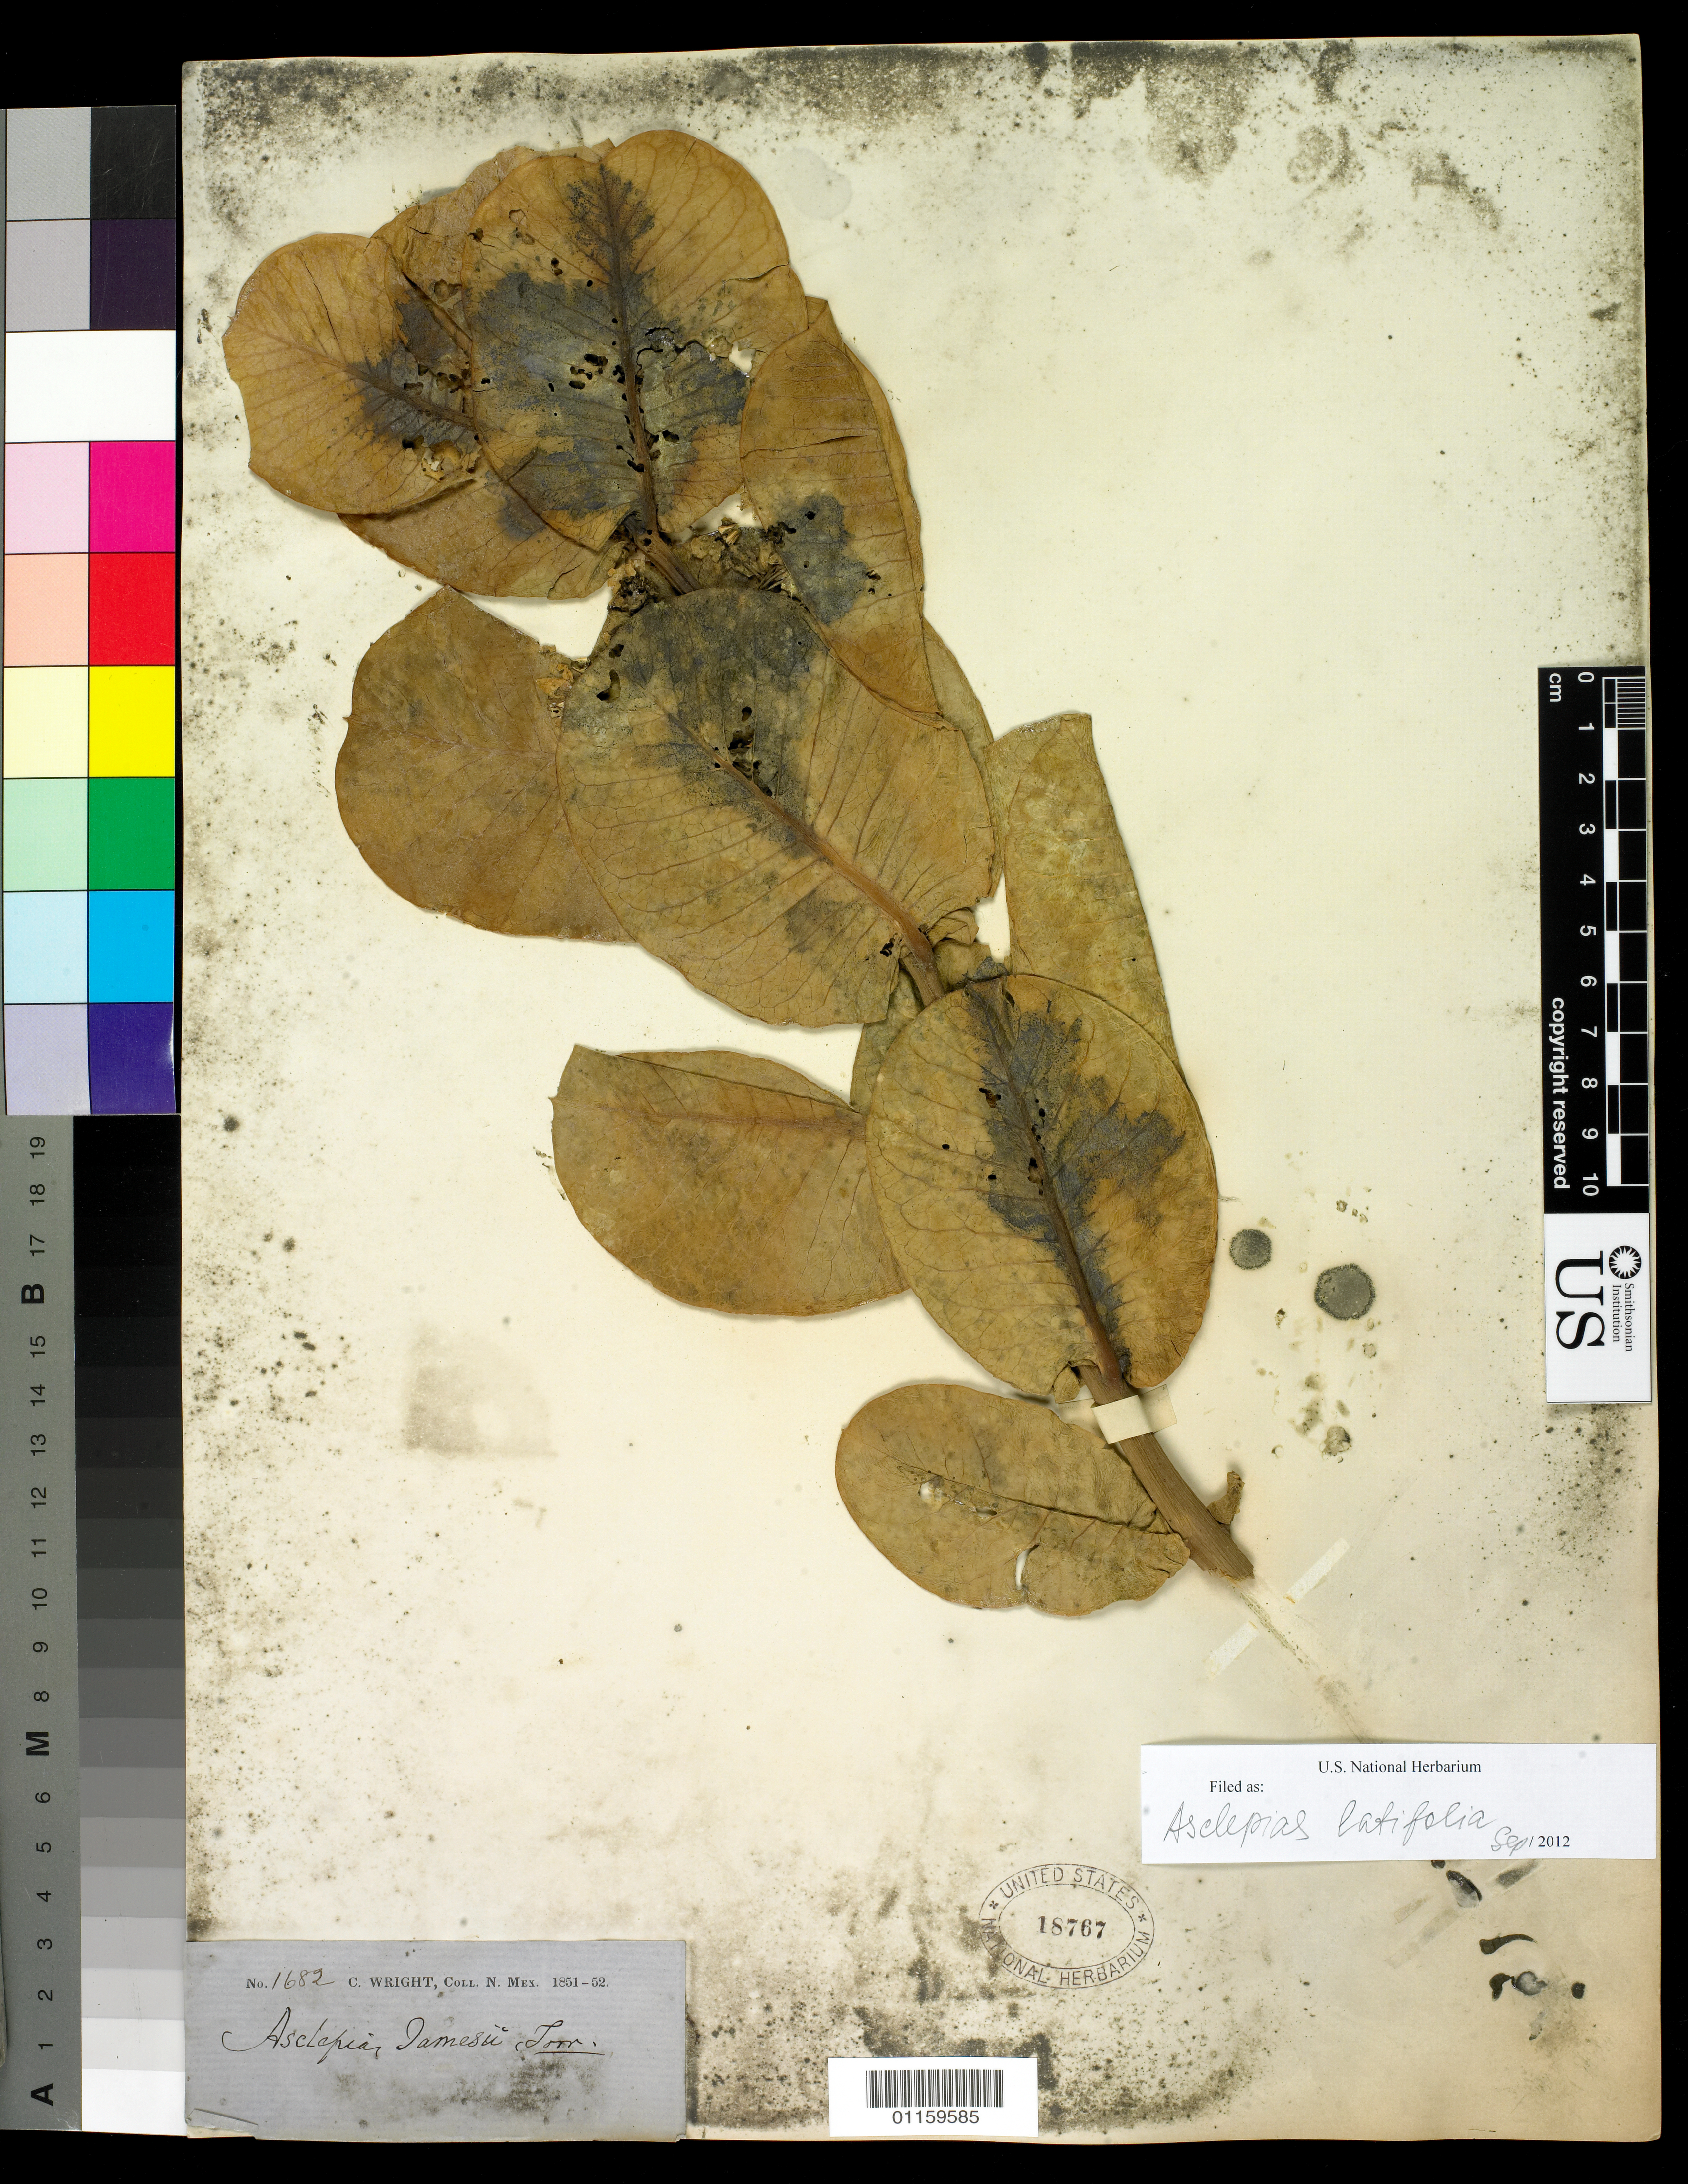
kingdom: Plantae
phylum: Tracheophyta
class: Magnoliopsida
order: Gentianales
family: Apocynaceae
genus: Asclepias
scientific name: Asclepias latifolia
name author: Torr.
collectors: C. Wright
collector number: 1682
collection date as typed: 1851 to -- --- 1852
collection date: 1851/1852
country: United States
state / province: New Mexico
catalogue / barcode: US 18767